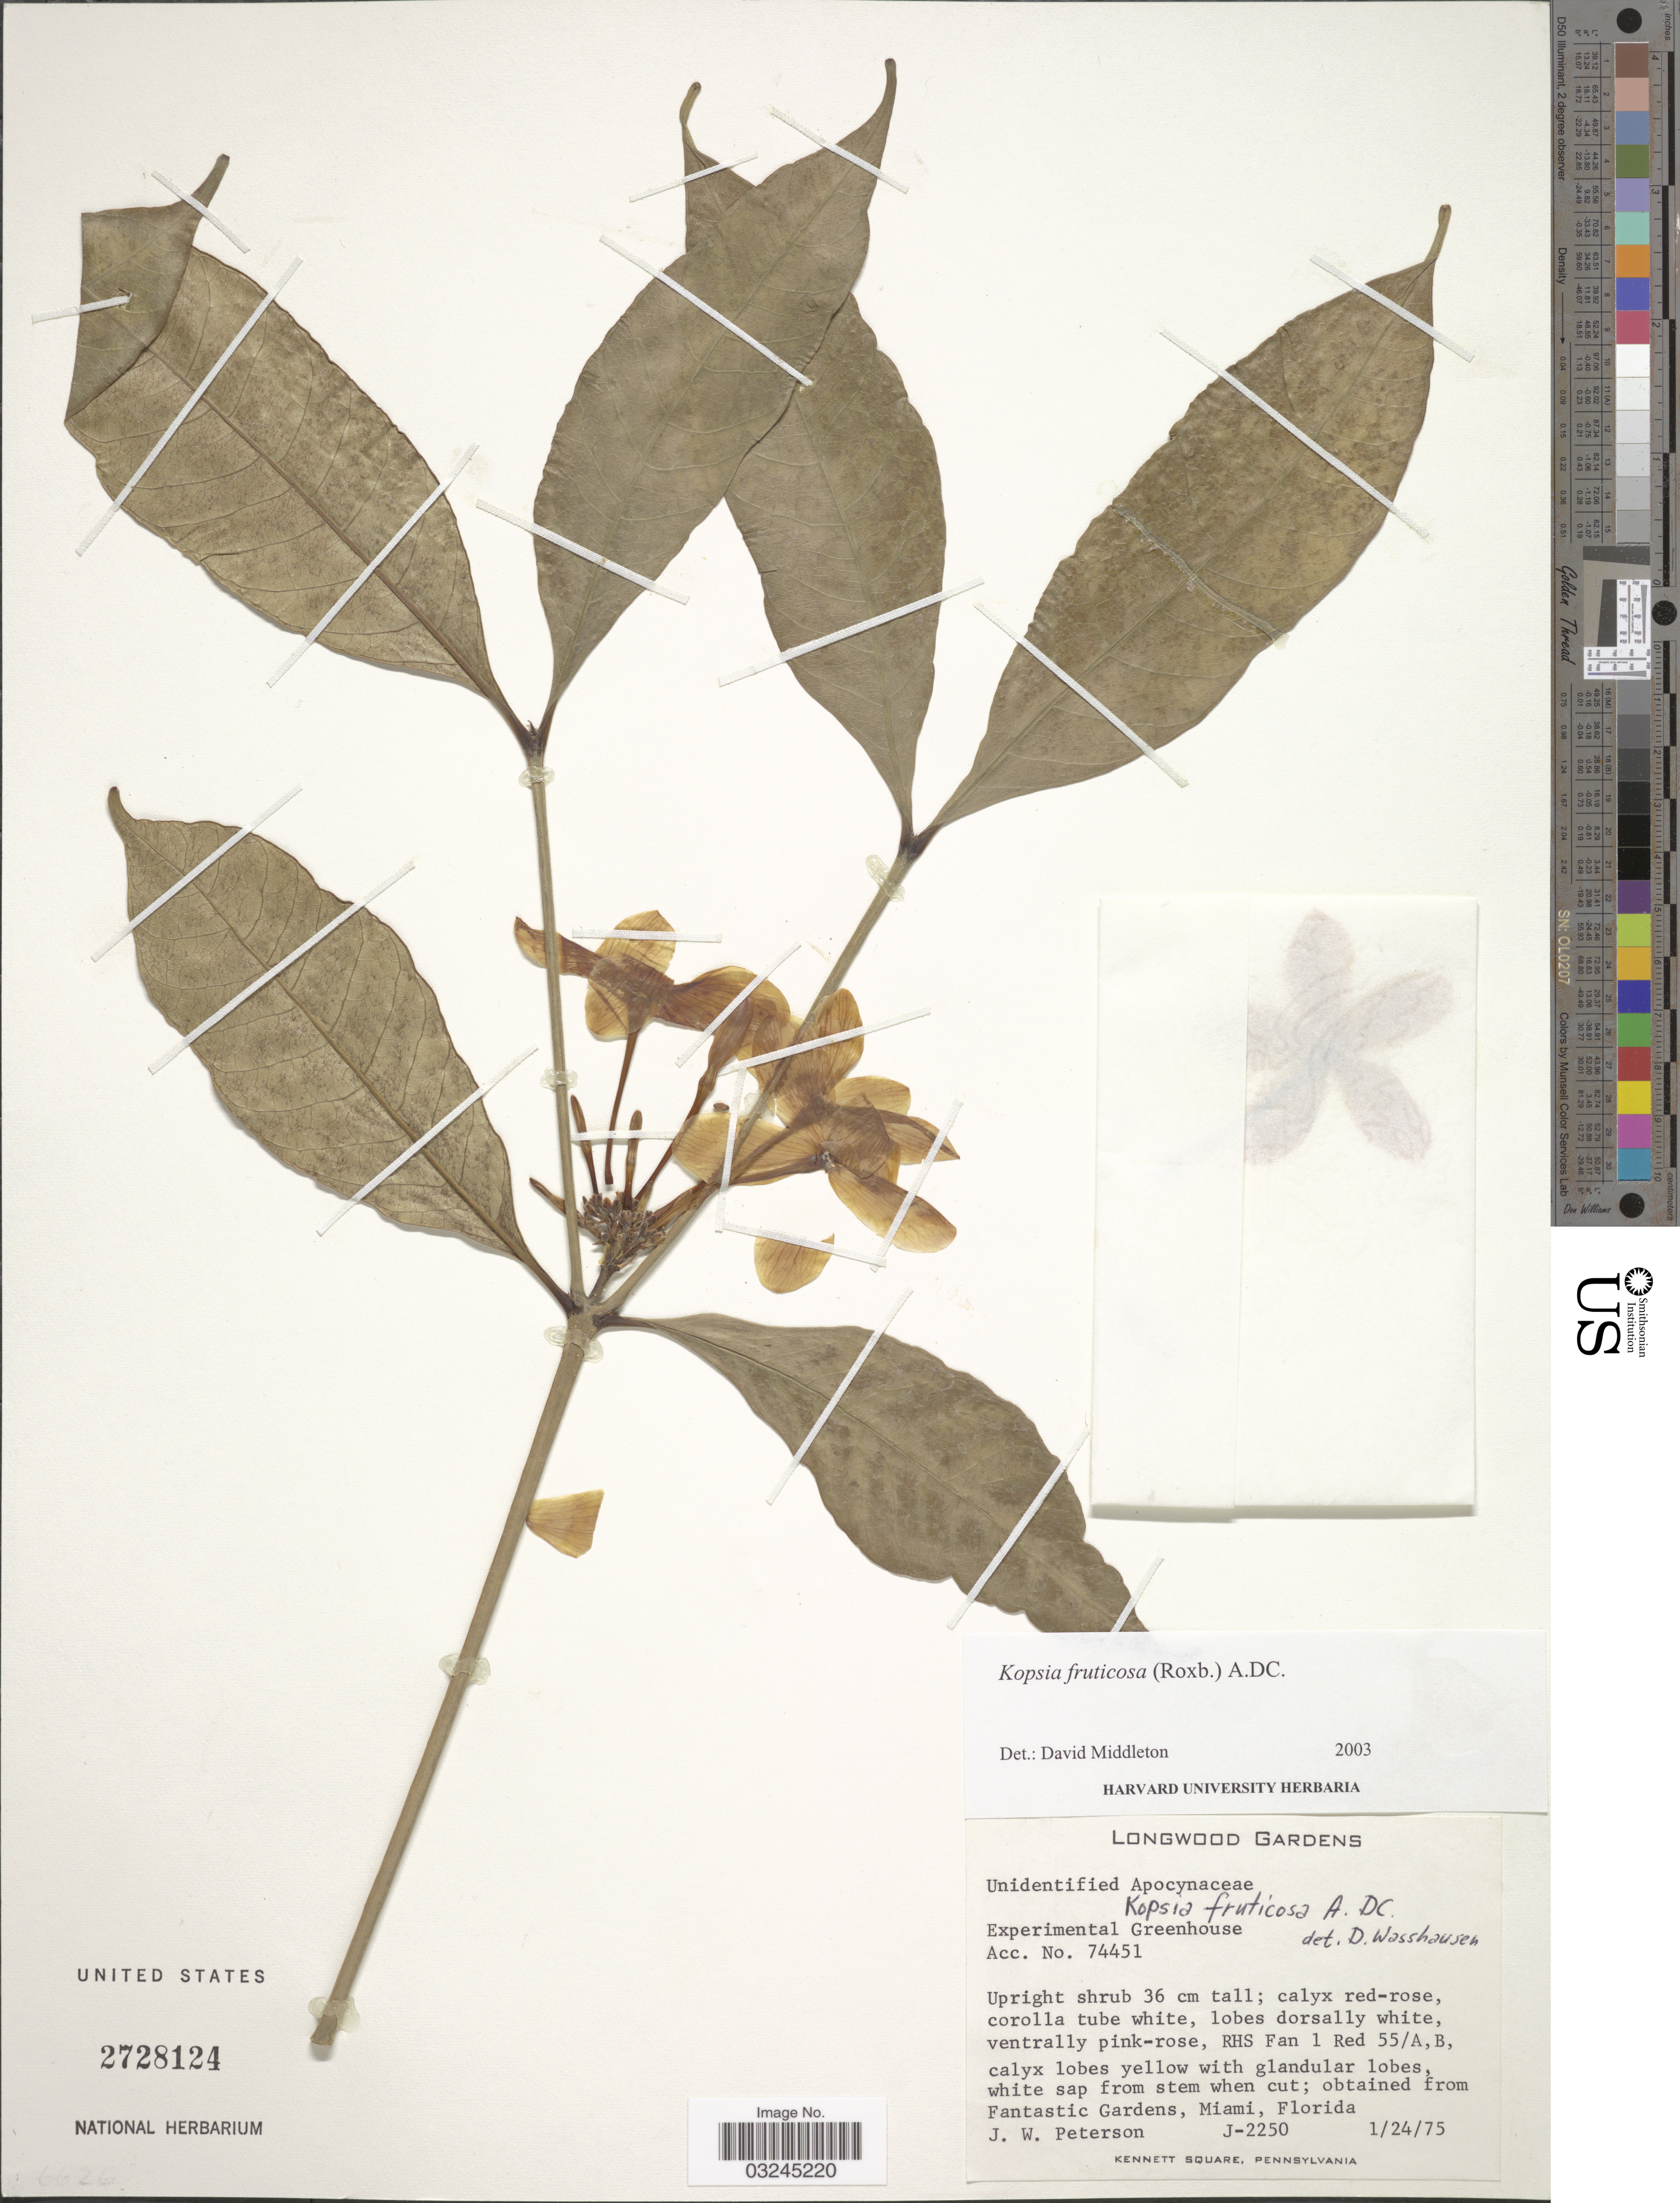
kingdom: Plantae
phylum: Tracheophyta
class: Magnoliopsida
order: Gentianales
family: Apocynaceae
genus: Kopsia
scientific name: Kopsia fruticosa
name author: (Roxb.) A. DC.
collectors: J.W. Peterson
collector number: J-2250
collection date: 1975-01-24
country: United States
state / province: Pennsylvania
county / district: Chester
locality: Longwood Gardens. Kennett Square.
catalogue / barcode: US 2728124